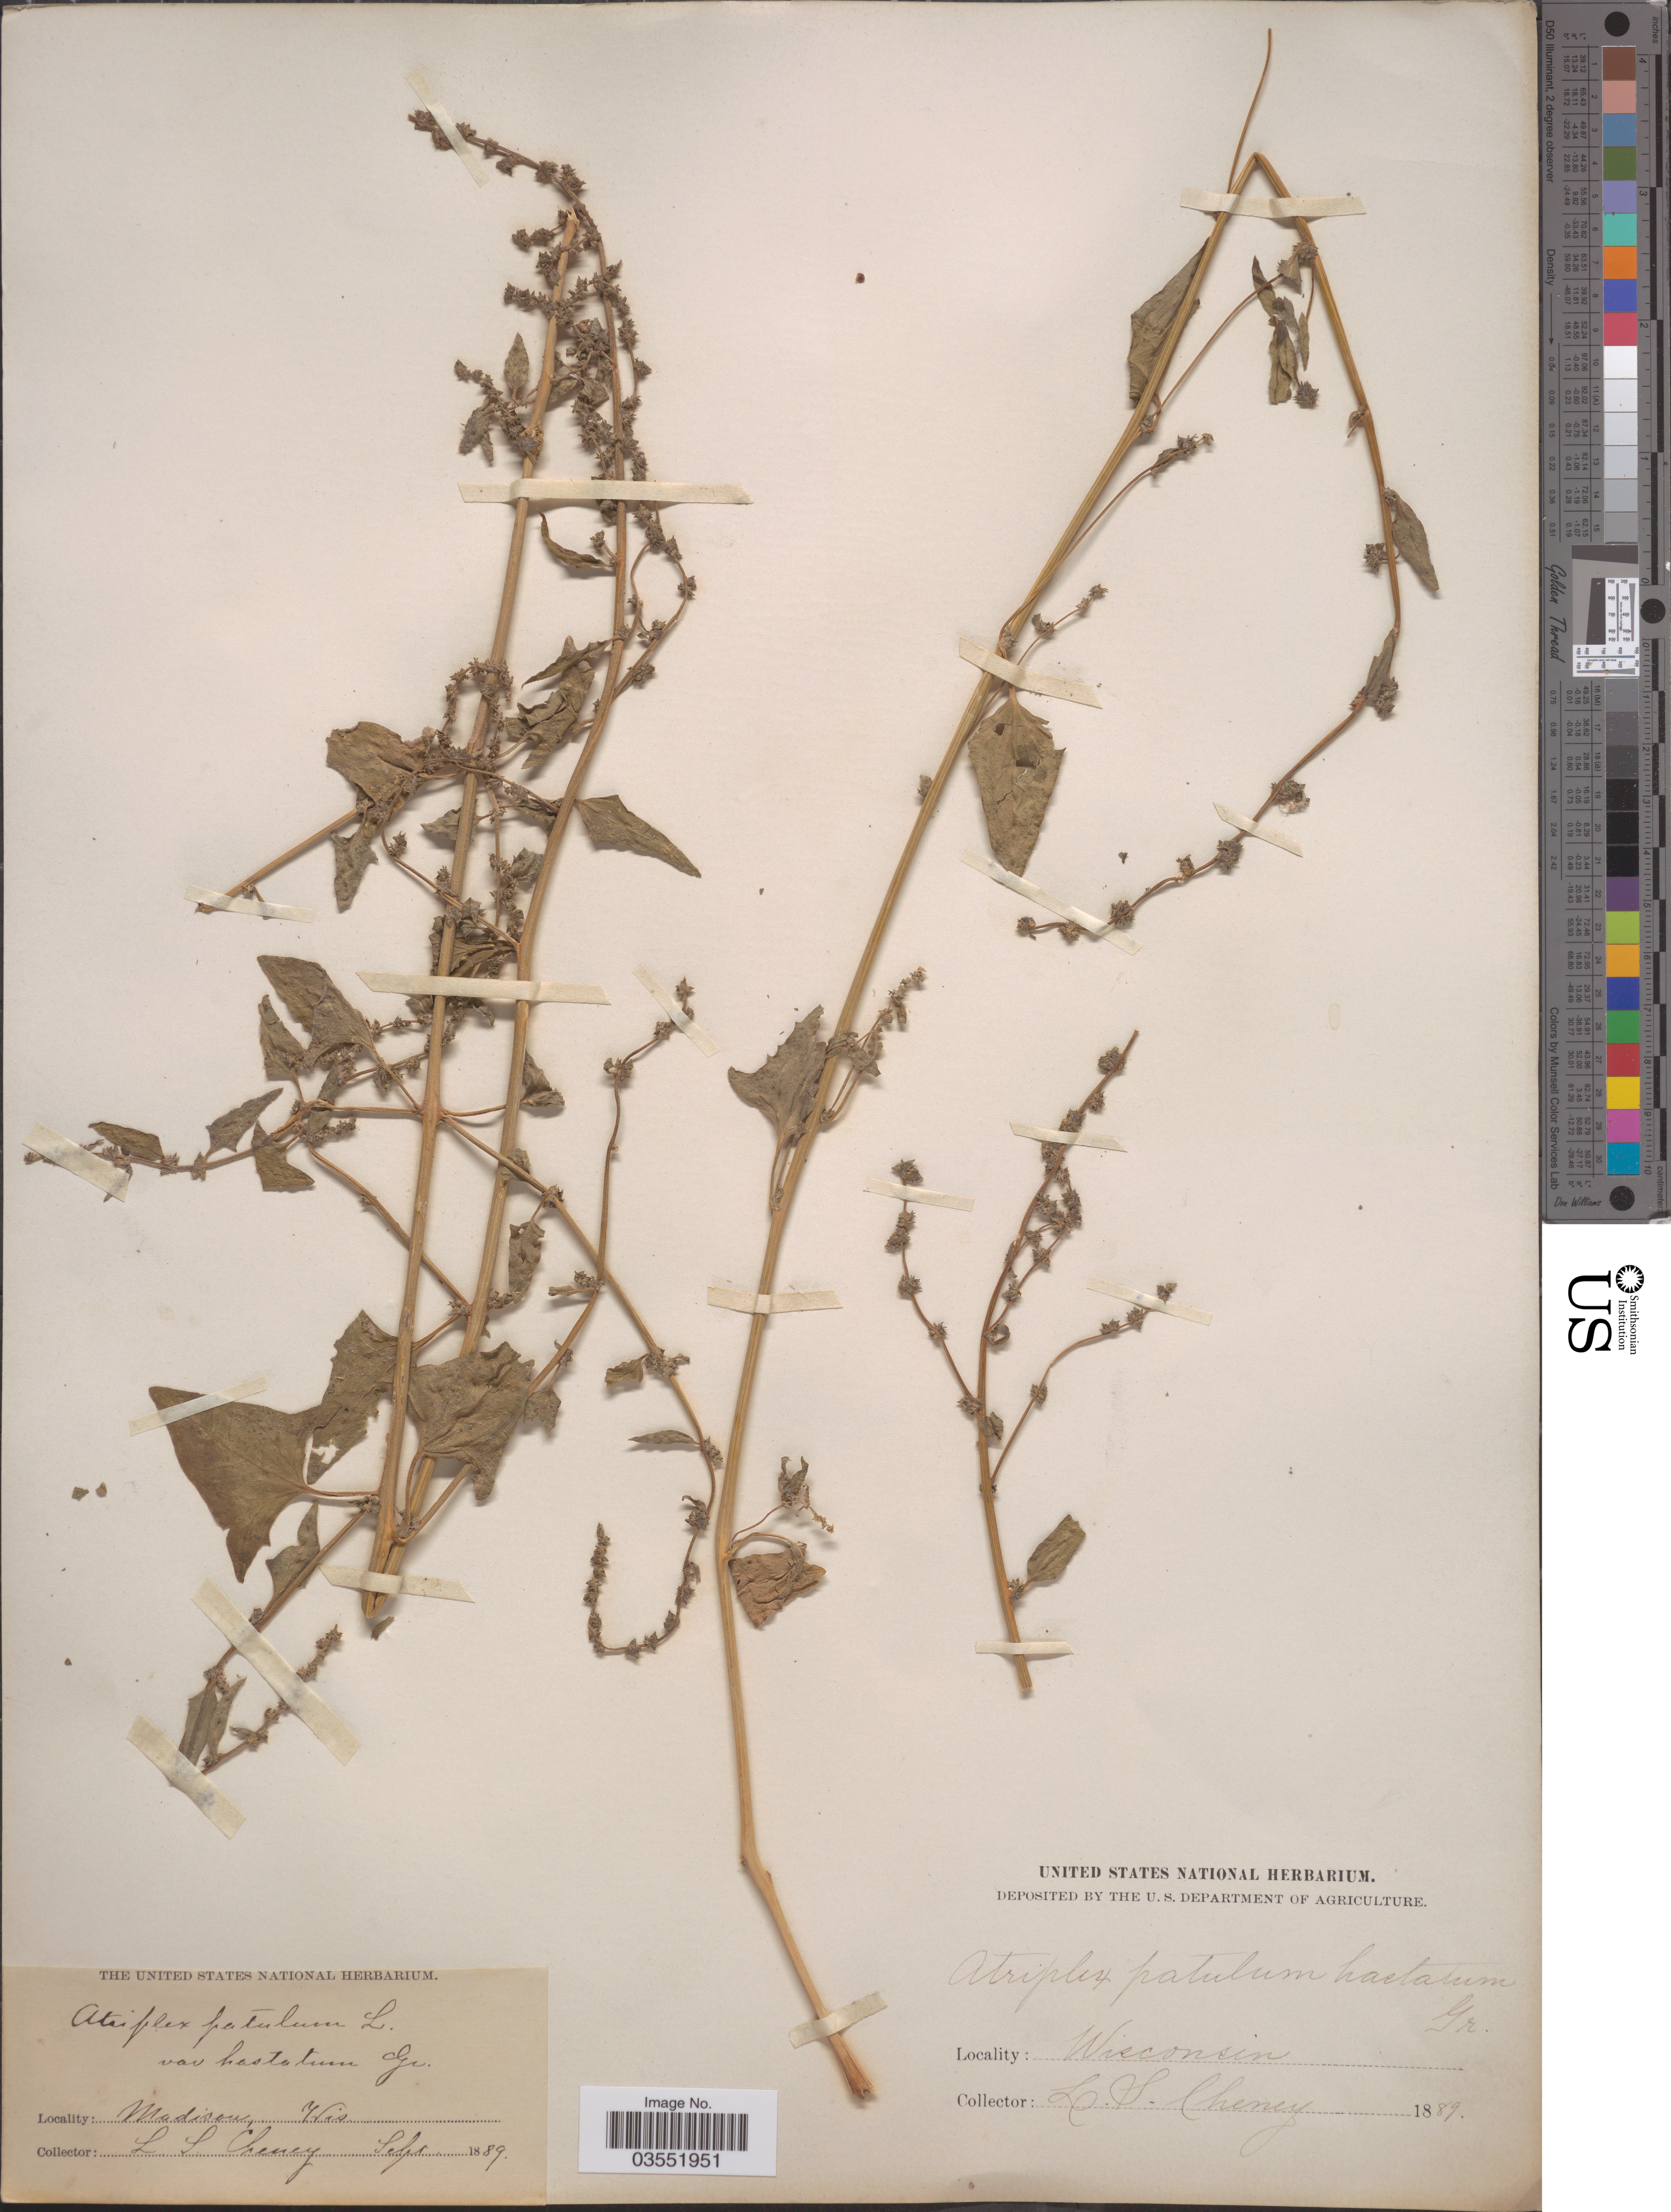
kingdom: Plantae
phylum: Tracheophyta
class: Magnoliopsida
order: Caryophyllales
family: Amaranthaceae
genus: Atriplex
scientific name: Atriplex hastata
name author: L.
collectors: L. Cheney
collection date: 1889-09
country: United States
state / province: Wisconsin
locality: Madison.